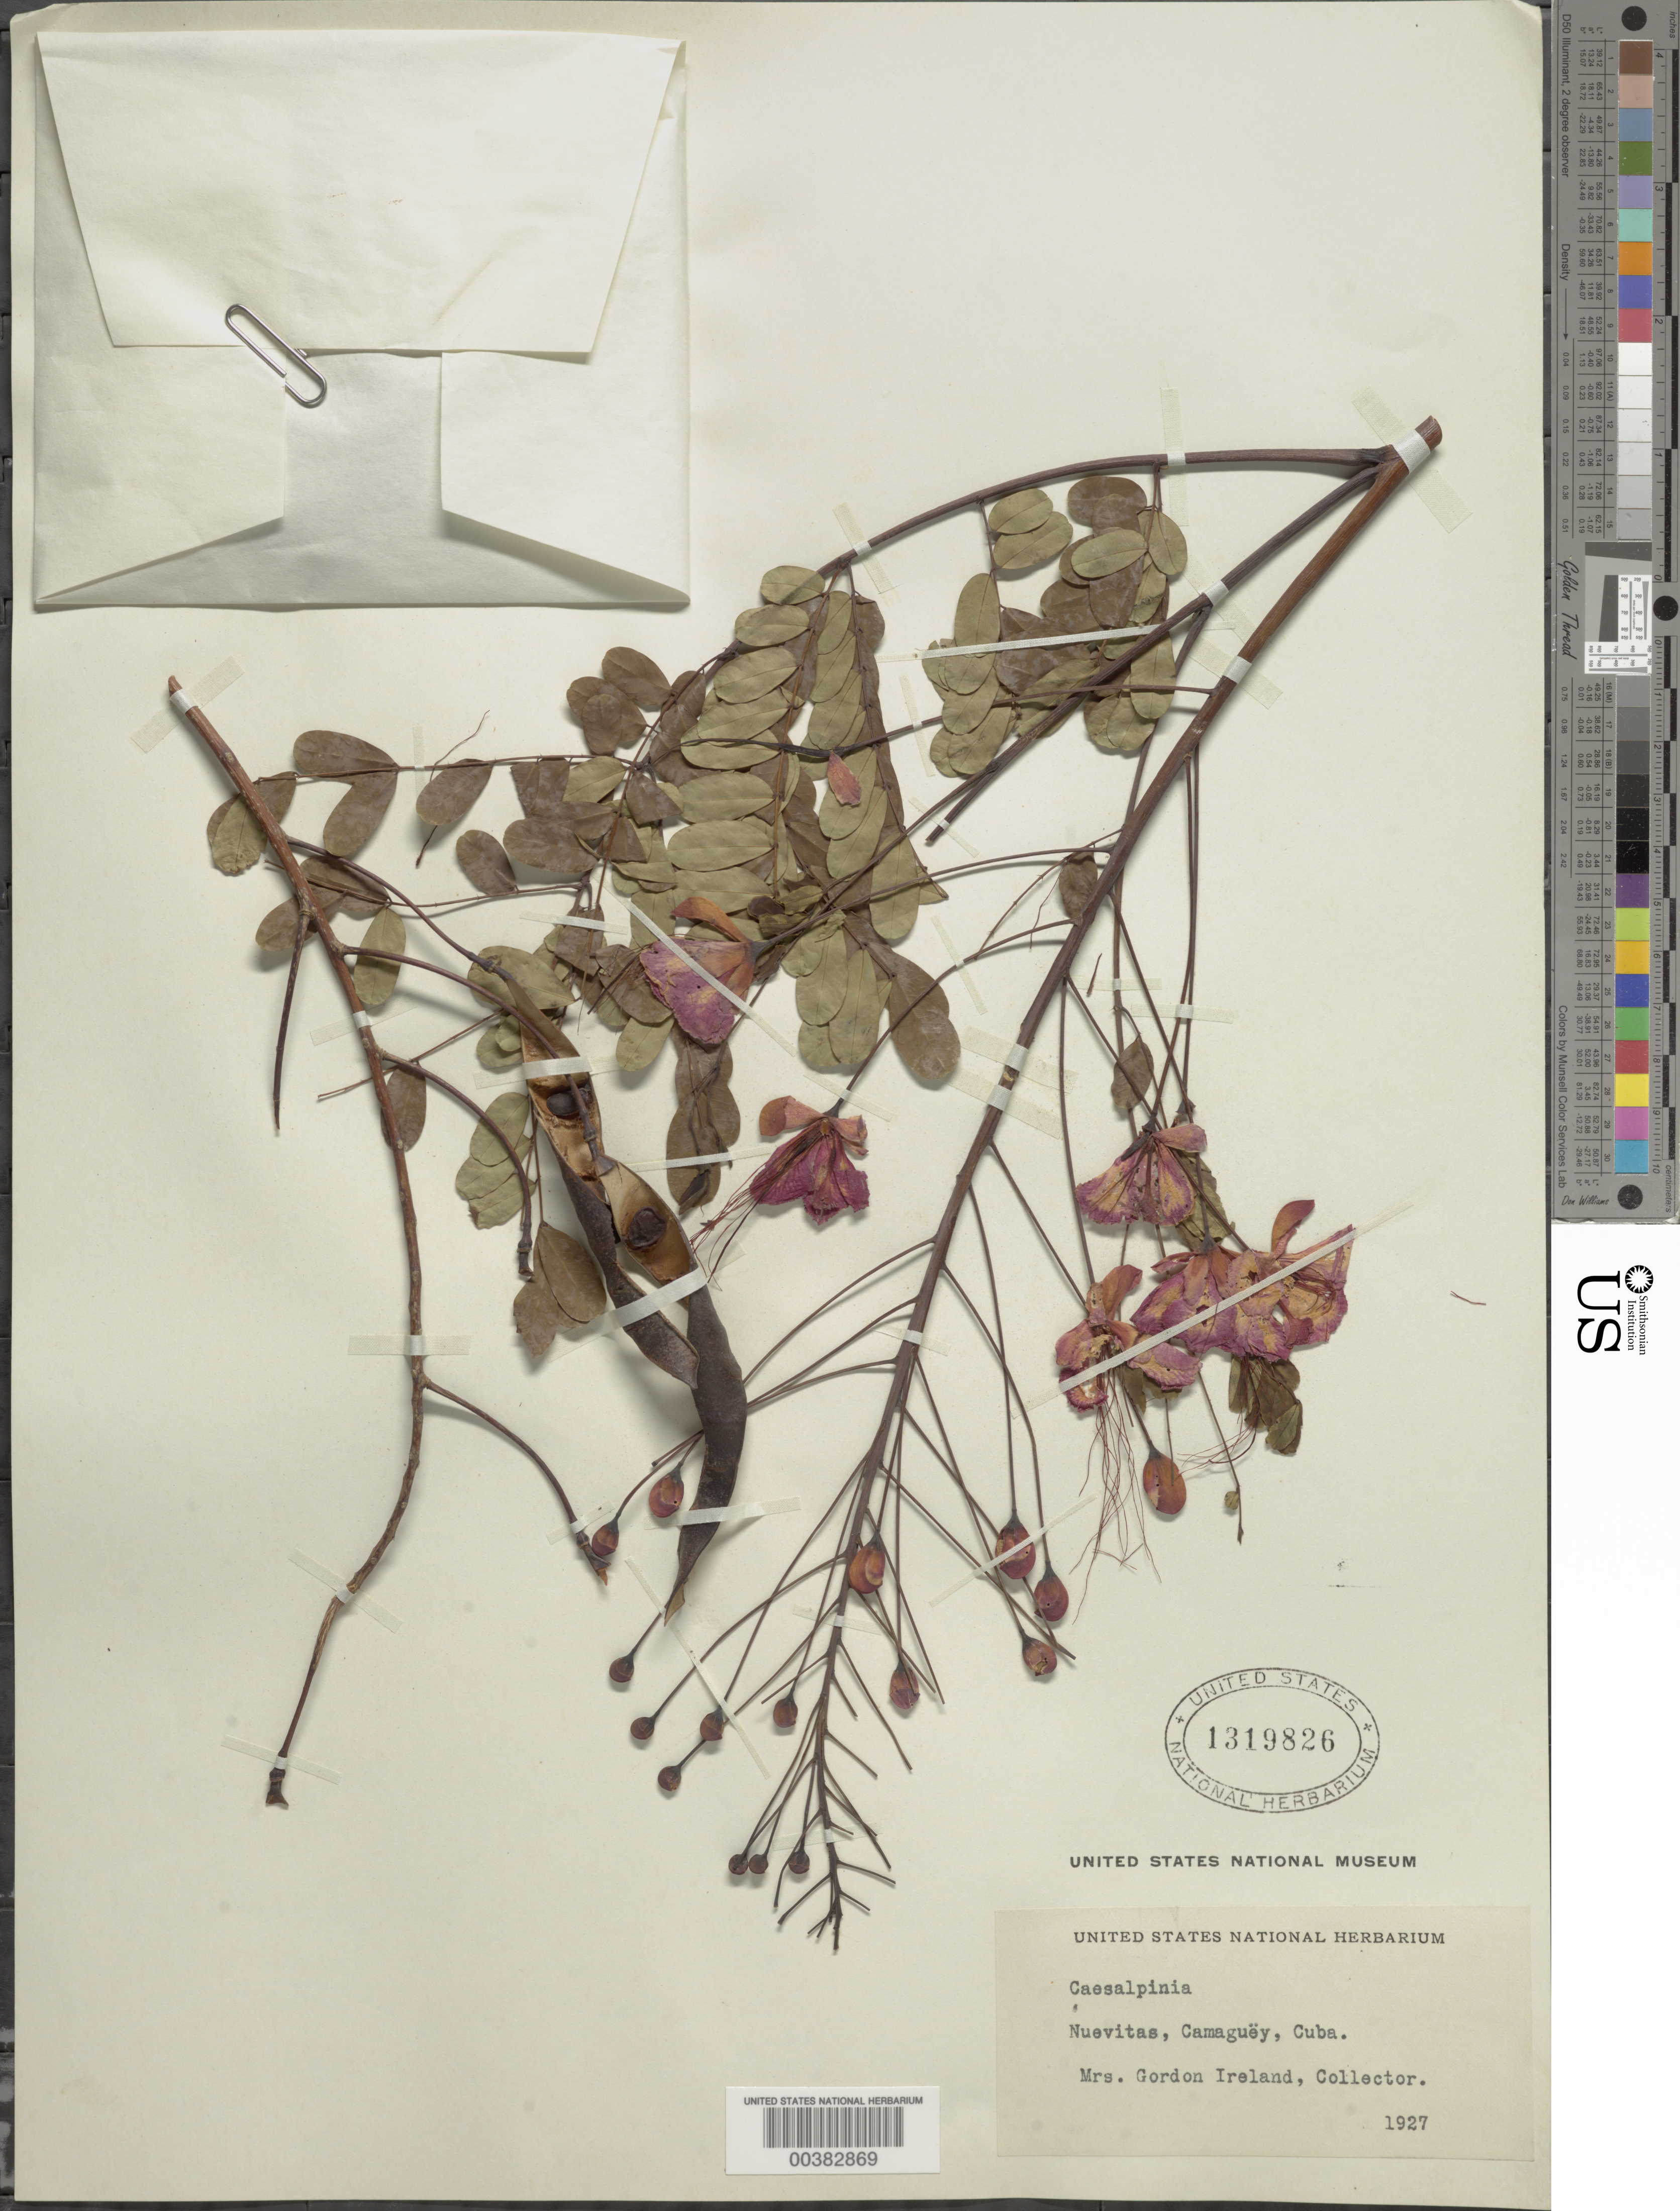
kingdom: Plantae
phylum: Tracheophyta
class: Magnoliopsida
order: Fabales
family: Fabaceae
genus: Caesalpinia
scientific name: Caesalpinia pulcherrima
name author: (L.) Sw.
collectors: G. Ireland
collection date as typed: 03 Feb 1928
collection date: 1928-02-03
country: Cuba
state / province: Camagüey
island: Greater Antilles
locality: Nuevitas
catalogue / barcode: US 1319826